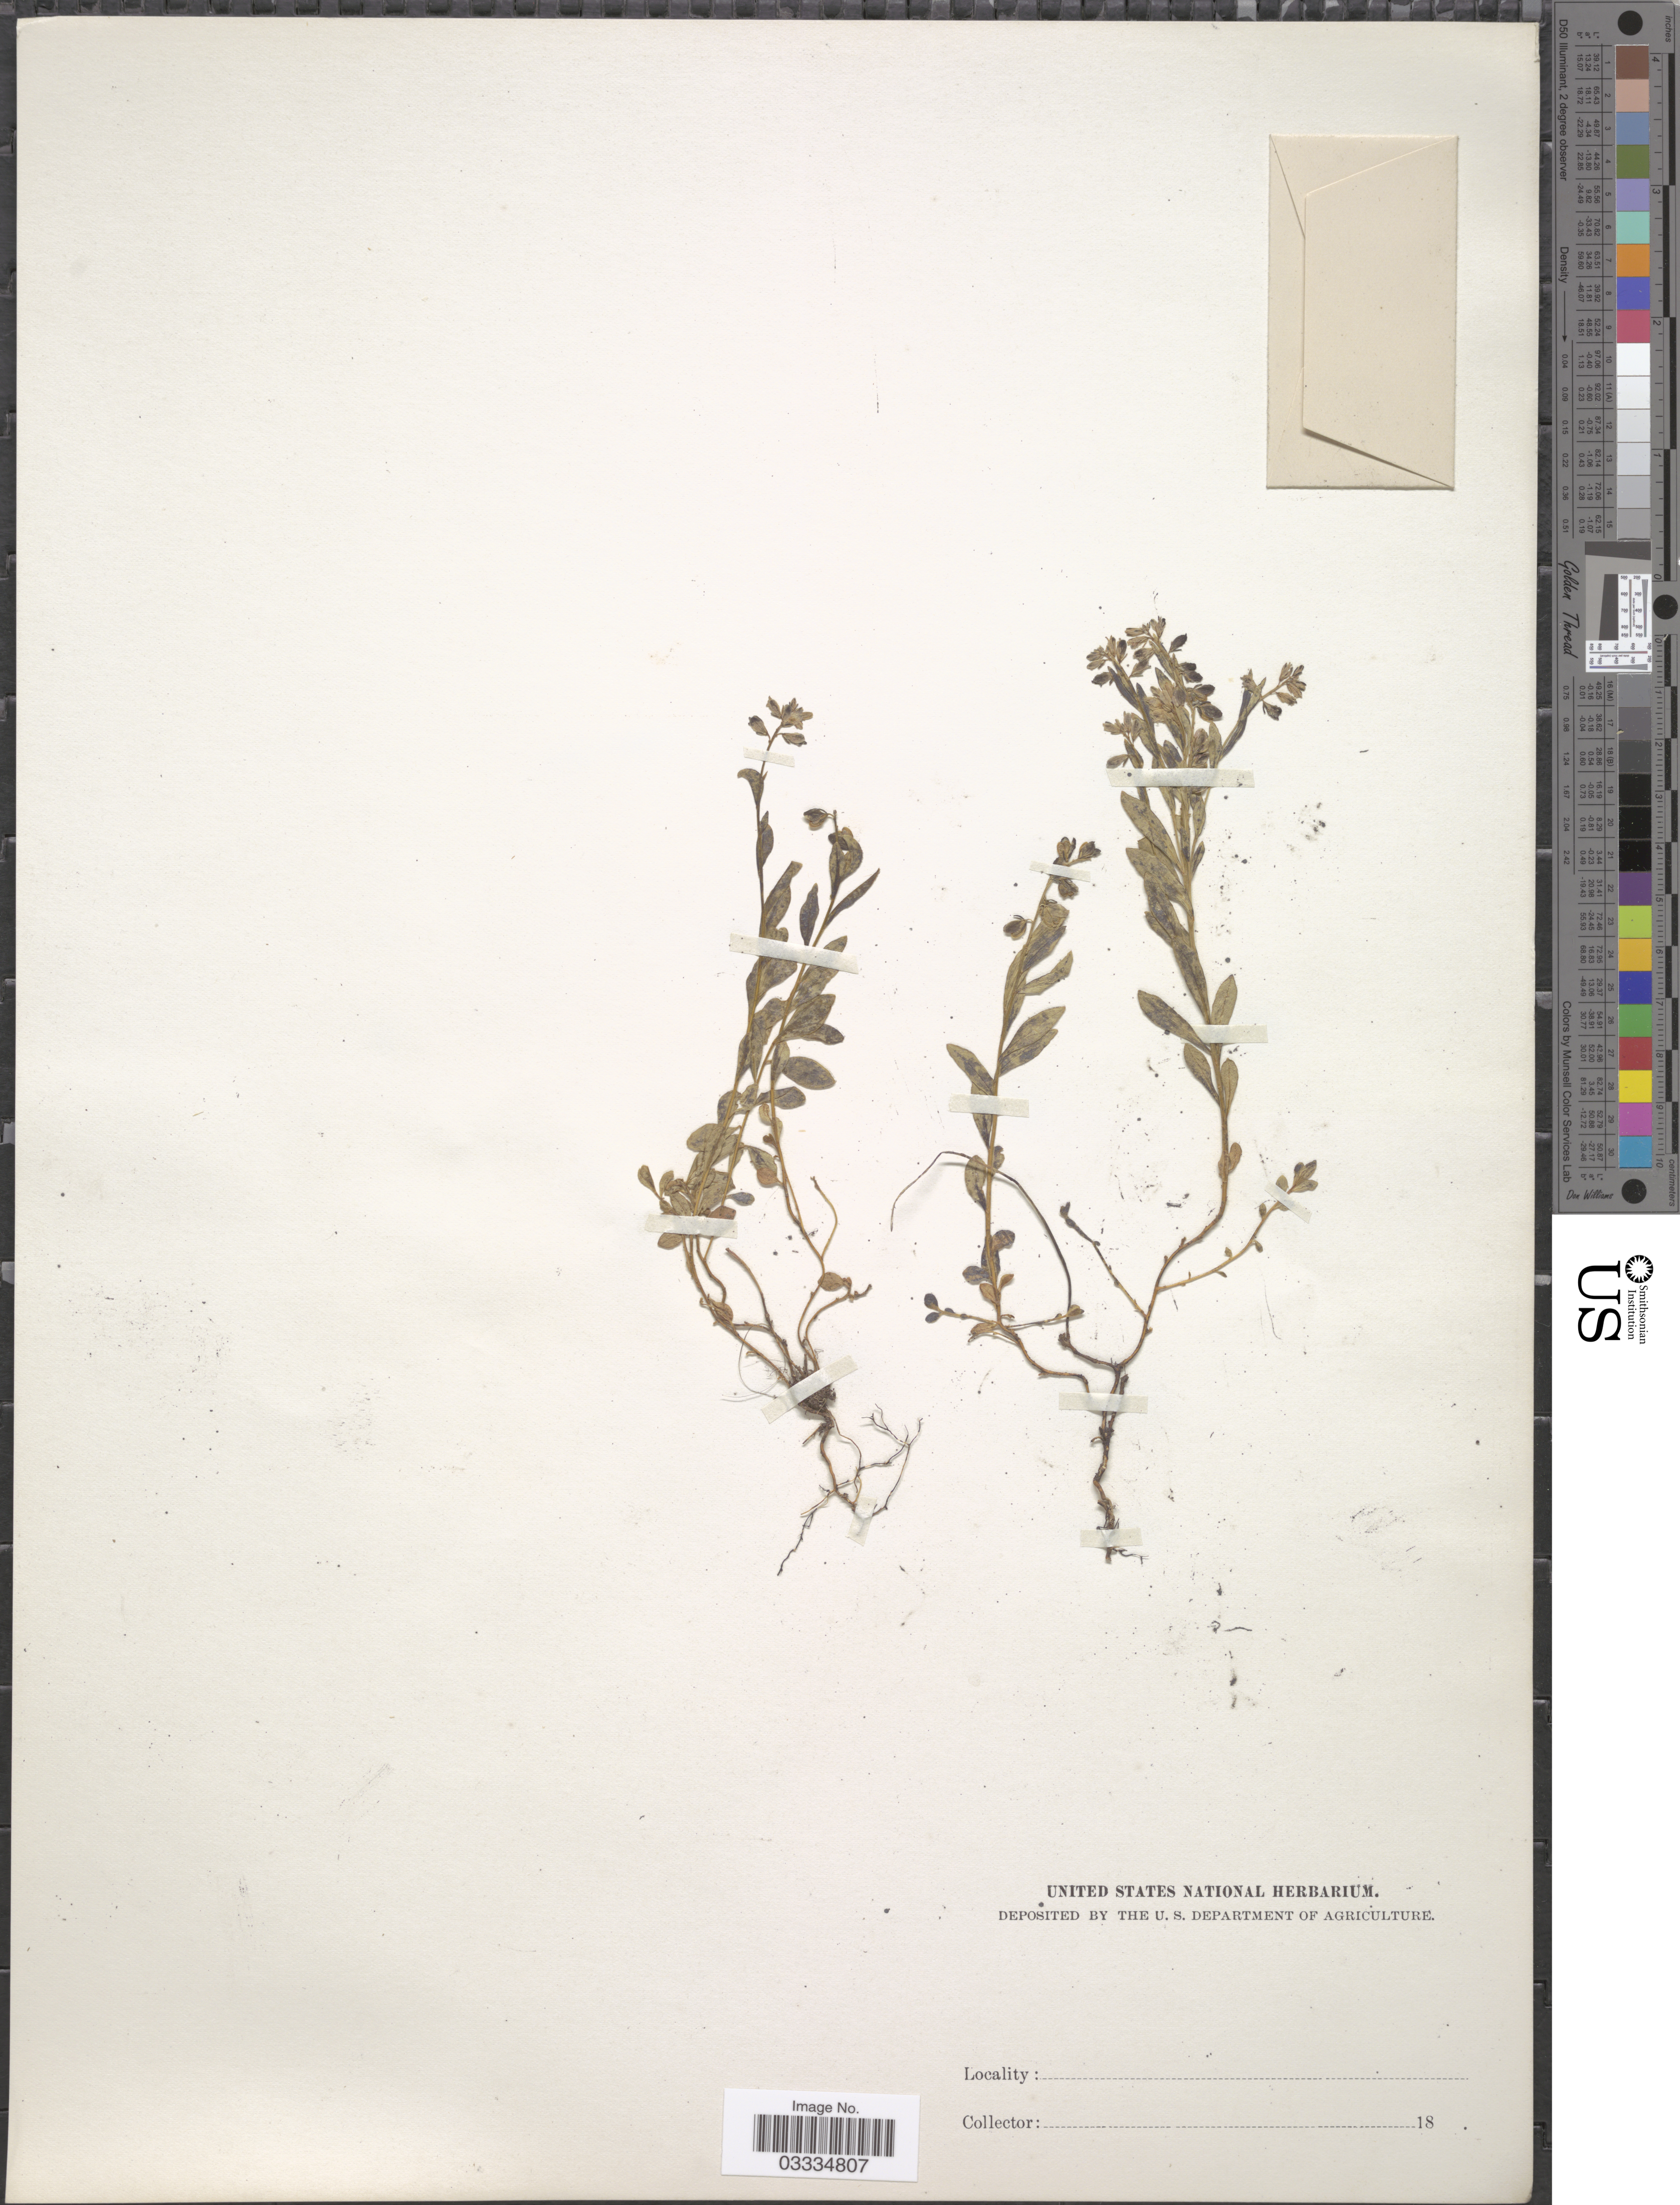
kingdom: Plantae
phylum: Tracheophyta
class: Magnoliopsida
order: Fabales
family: Polygalaceae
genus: Polygala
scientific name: Polygala sp.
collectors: ex herb. United States National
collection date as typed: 18